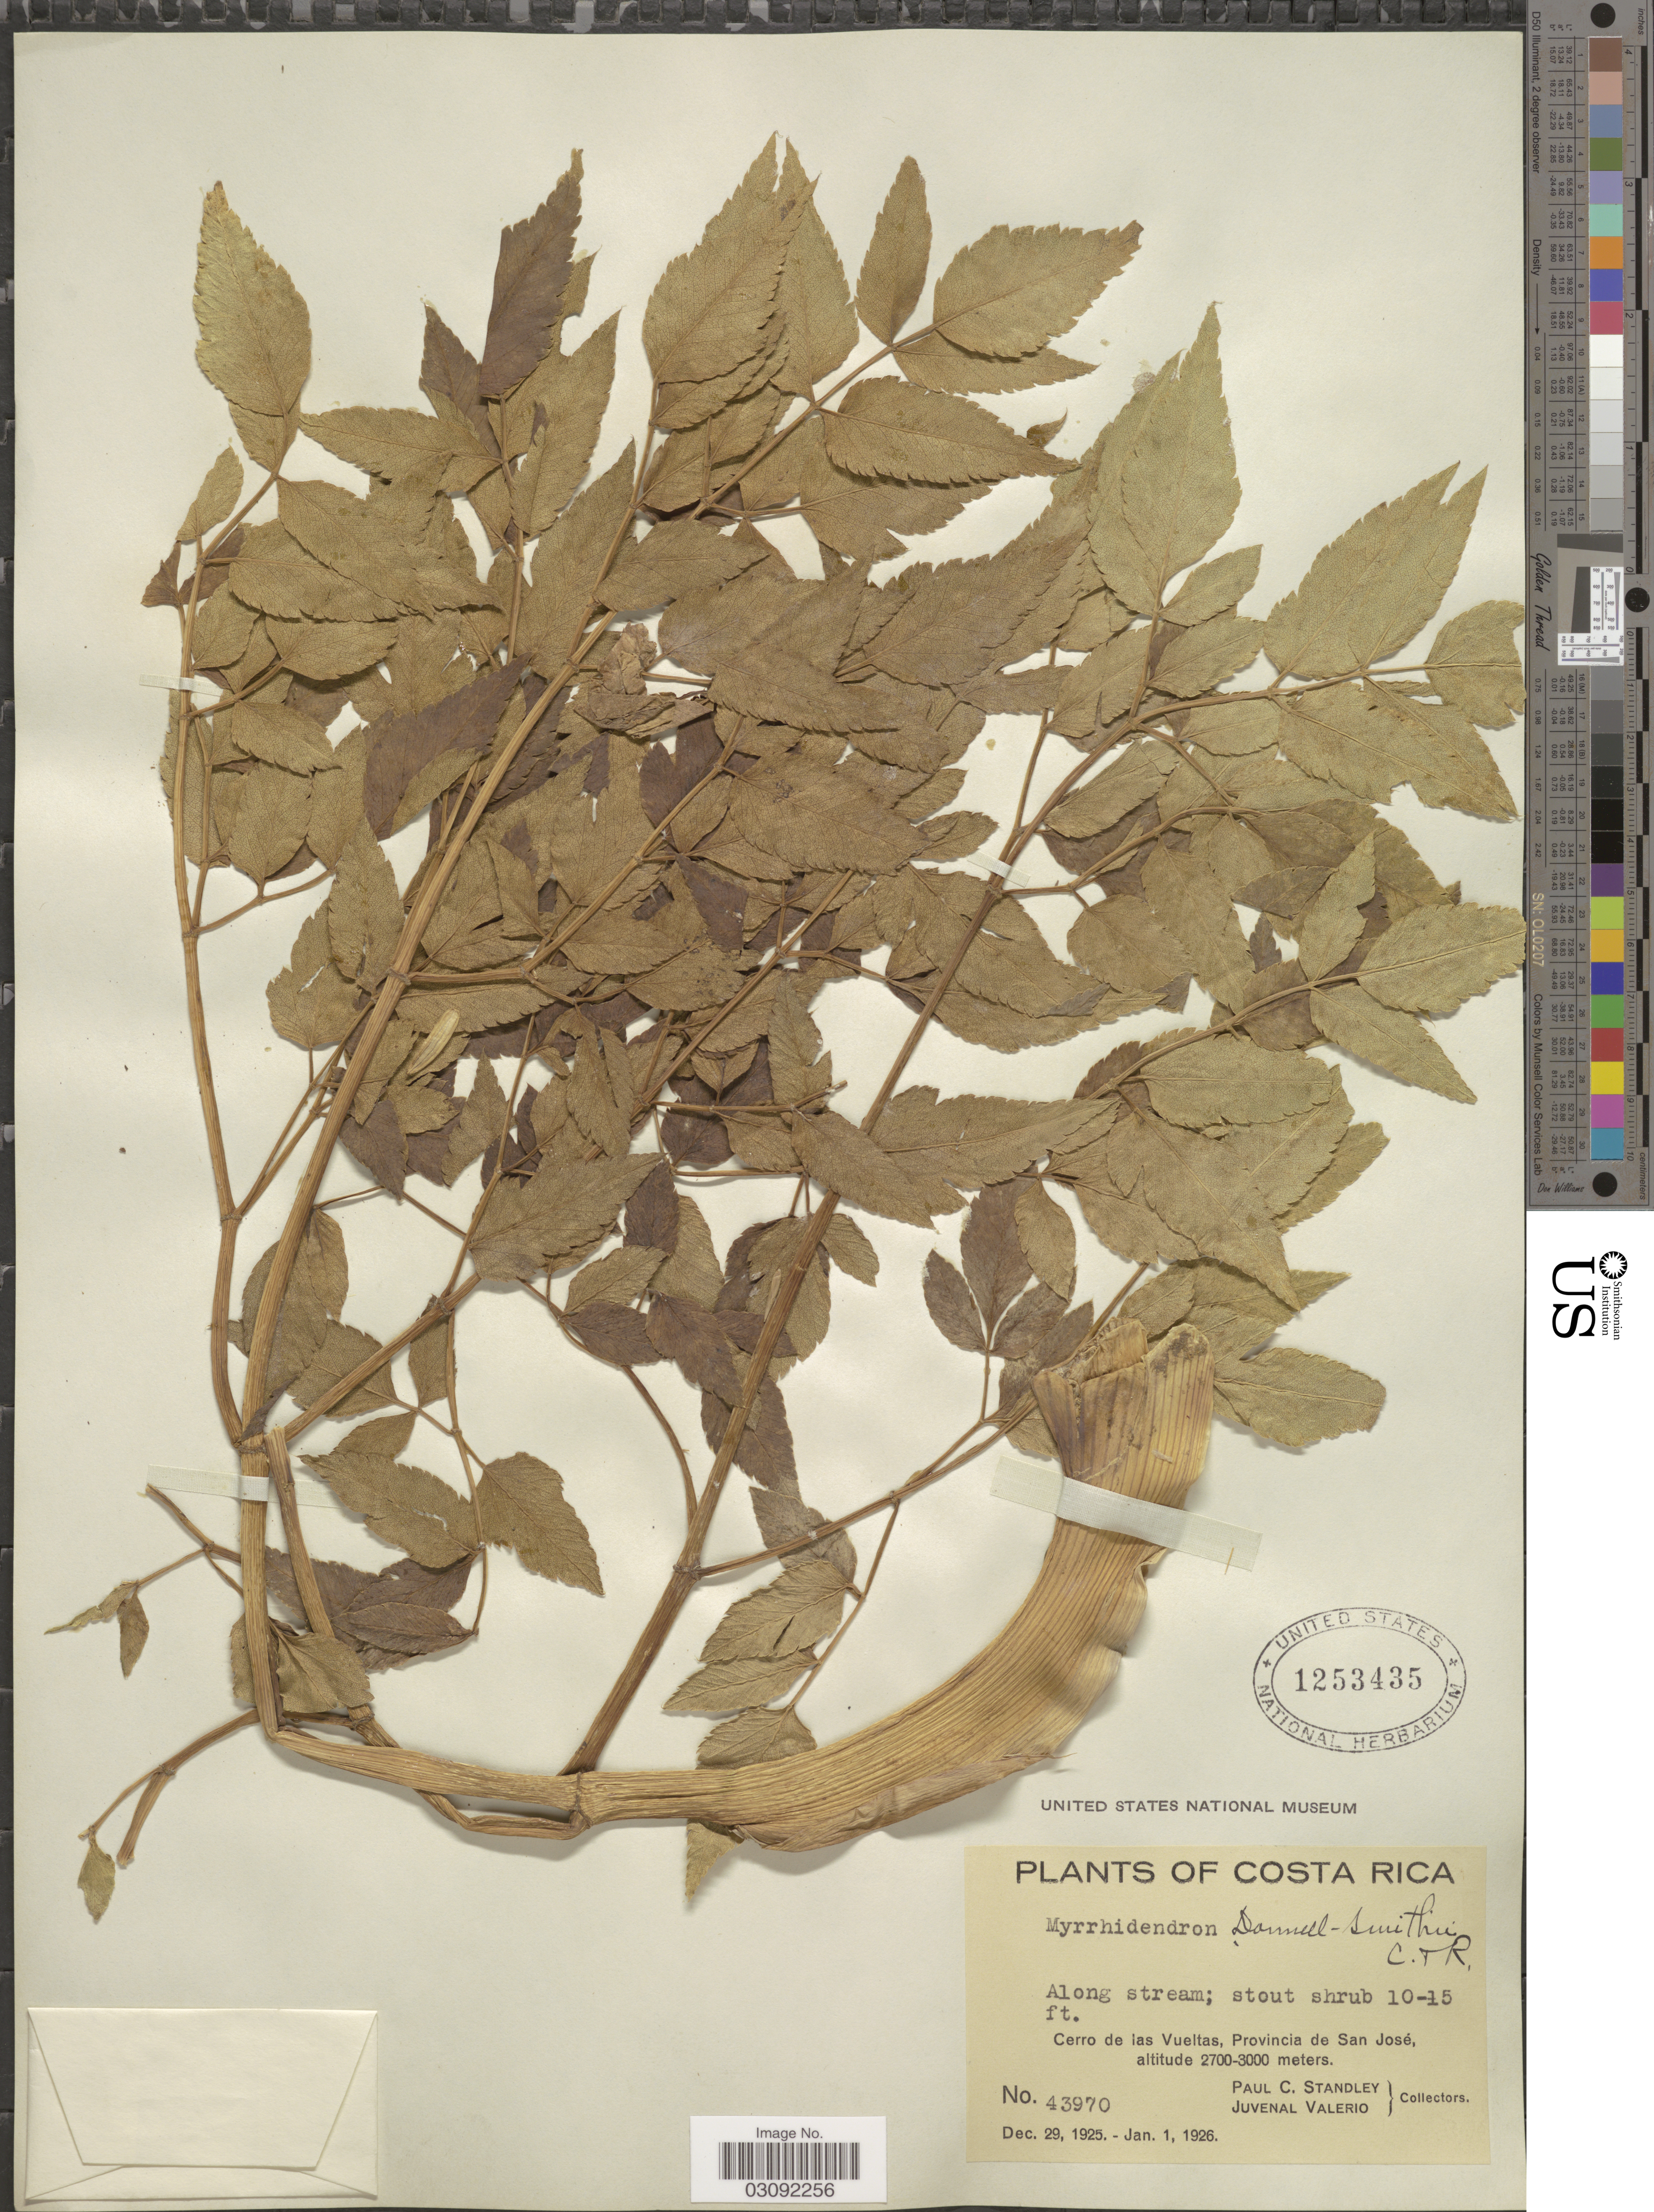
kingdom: Plantae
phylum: Tracheophyta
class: Magnoliopsida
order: Apiales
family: Apiaceae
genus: Myrrhidendron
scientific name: Myrrhidendron donnellsmithii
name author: J.M. Coult. & Rose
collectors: P. C. Standley & J. Valerio R.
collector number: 43970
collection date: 1925-12-29/1926-01-01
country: Costa Rica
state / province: San José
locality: Cerro de las Vueltas, Provincia de San José.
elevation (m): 2700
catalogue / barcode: US 1253435